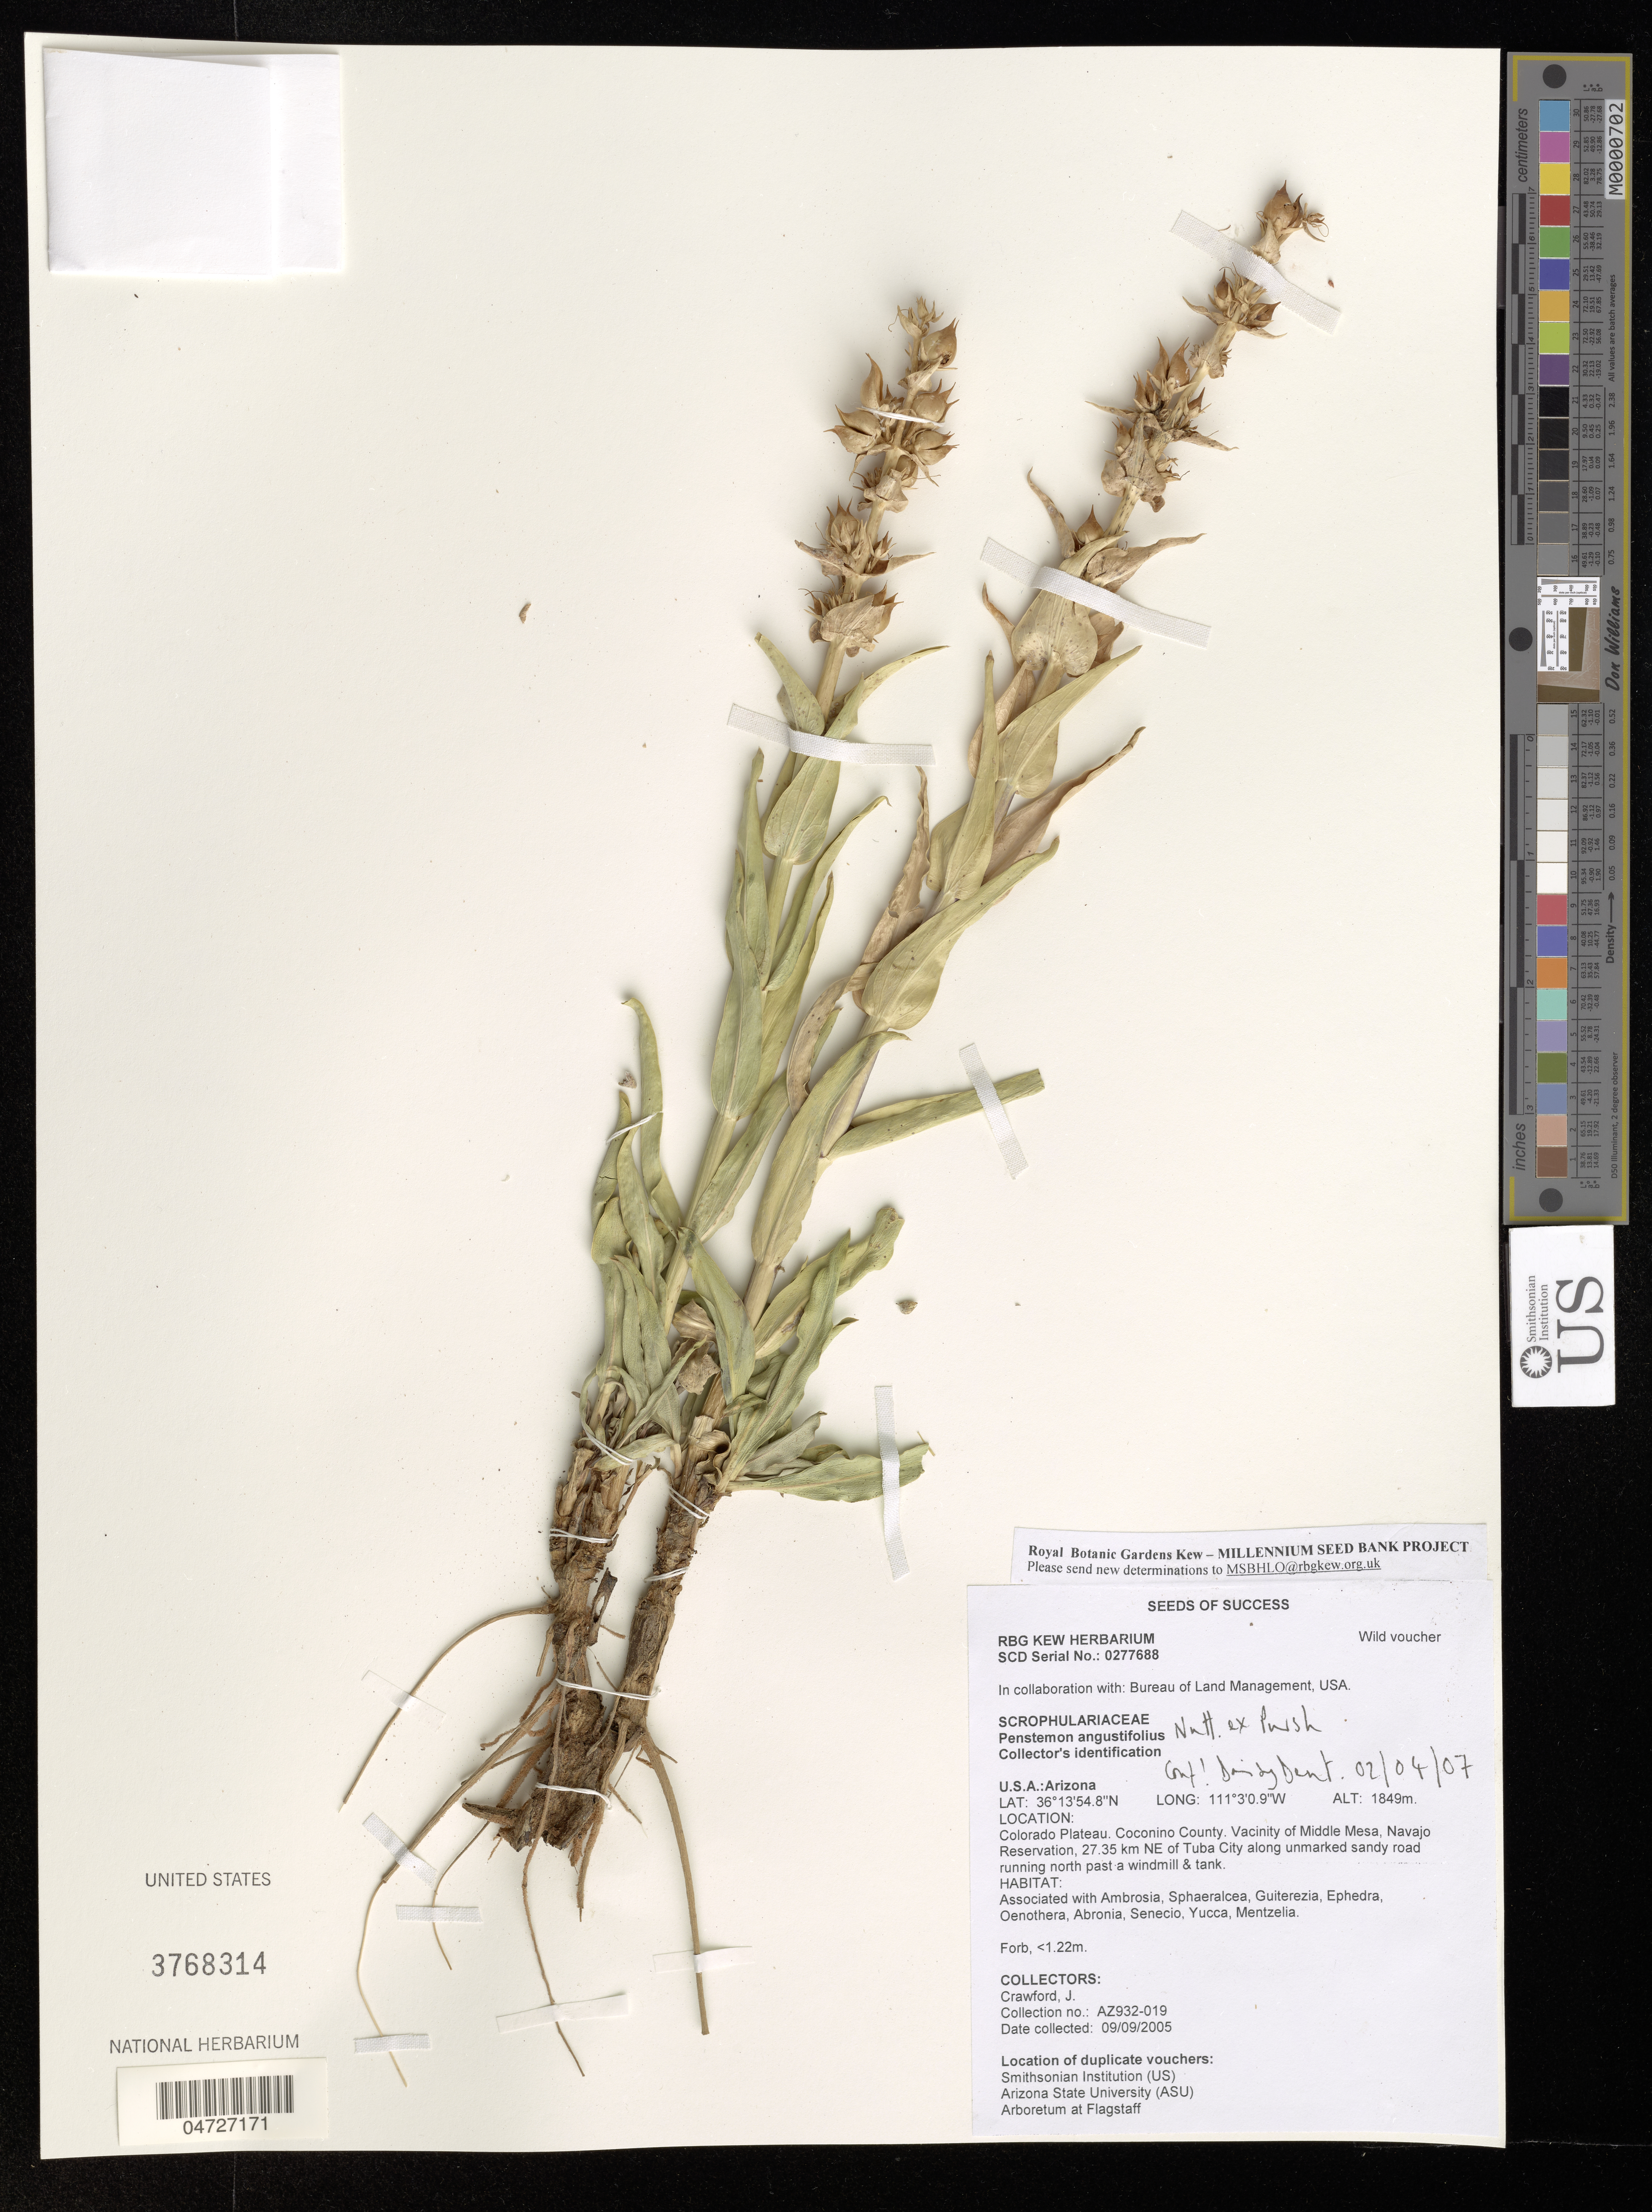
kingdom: Plantae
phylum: Tracheophyta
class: Magnoliopsida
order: Lamiales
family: Plantaginaceae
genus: Penstemon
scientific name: Penstemon angustifolius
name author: Nutt. ex Pursh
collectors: J. Crawford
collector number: AZ932-019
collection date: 2005-09-09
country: United States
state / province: Arizona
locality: Colorado Plateau. Coconino County. Vacinity of Middle Mesa, Navajo Reservation, 27.35 km NE of Tuba City along unmarked sandy road running north past a windmil & tank.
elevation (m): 1849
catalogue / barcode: US 3768314